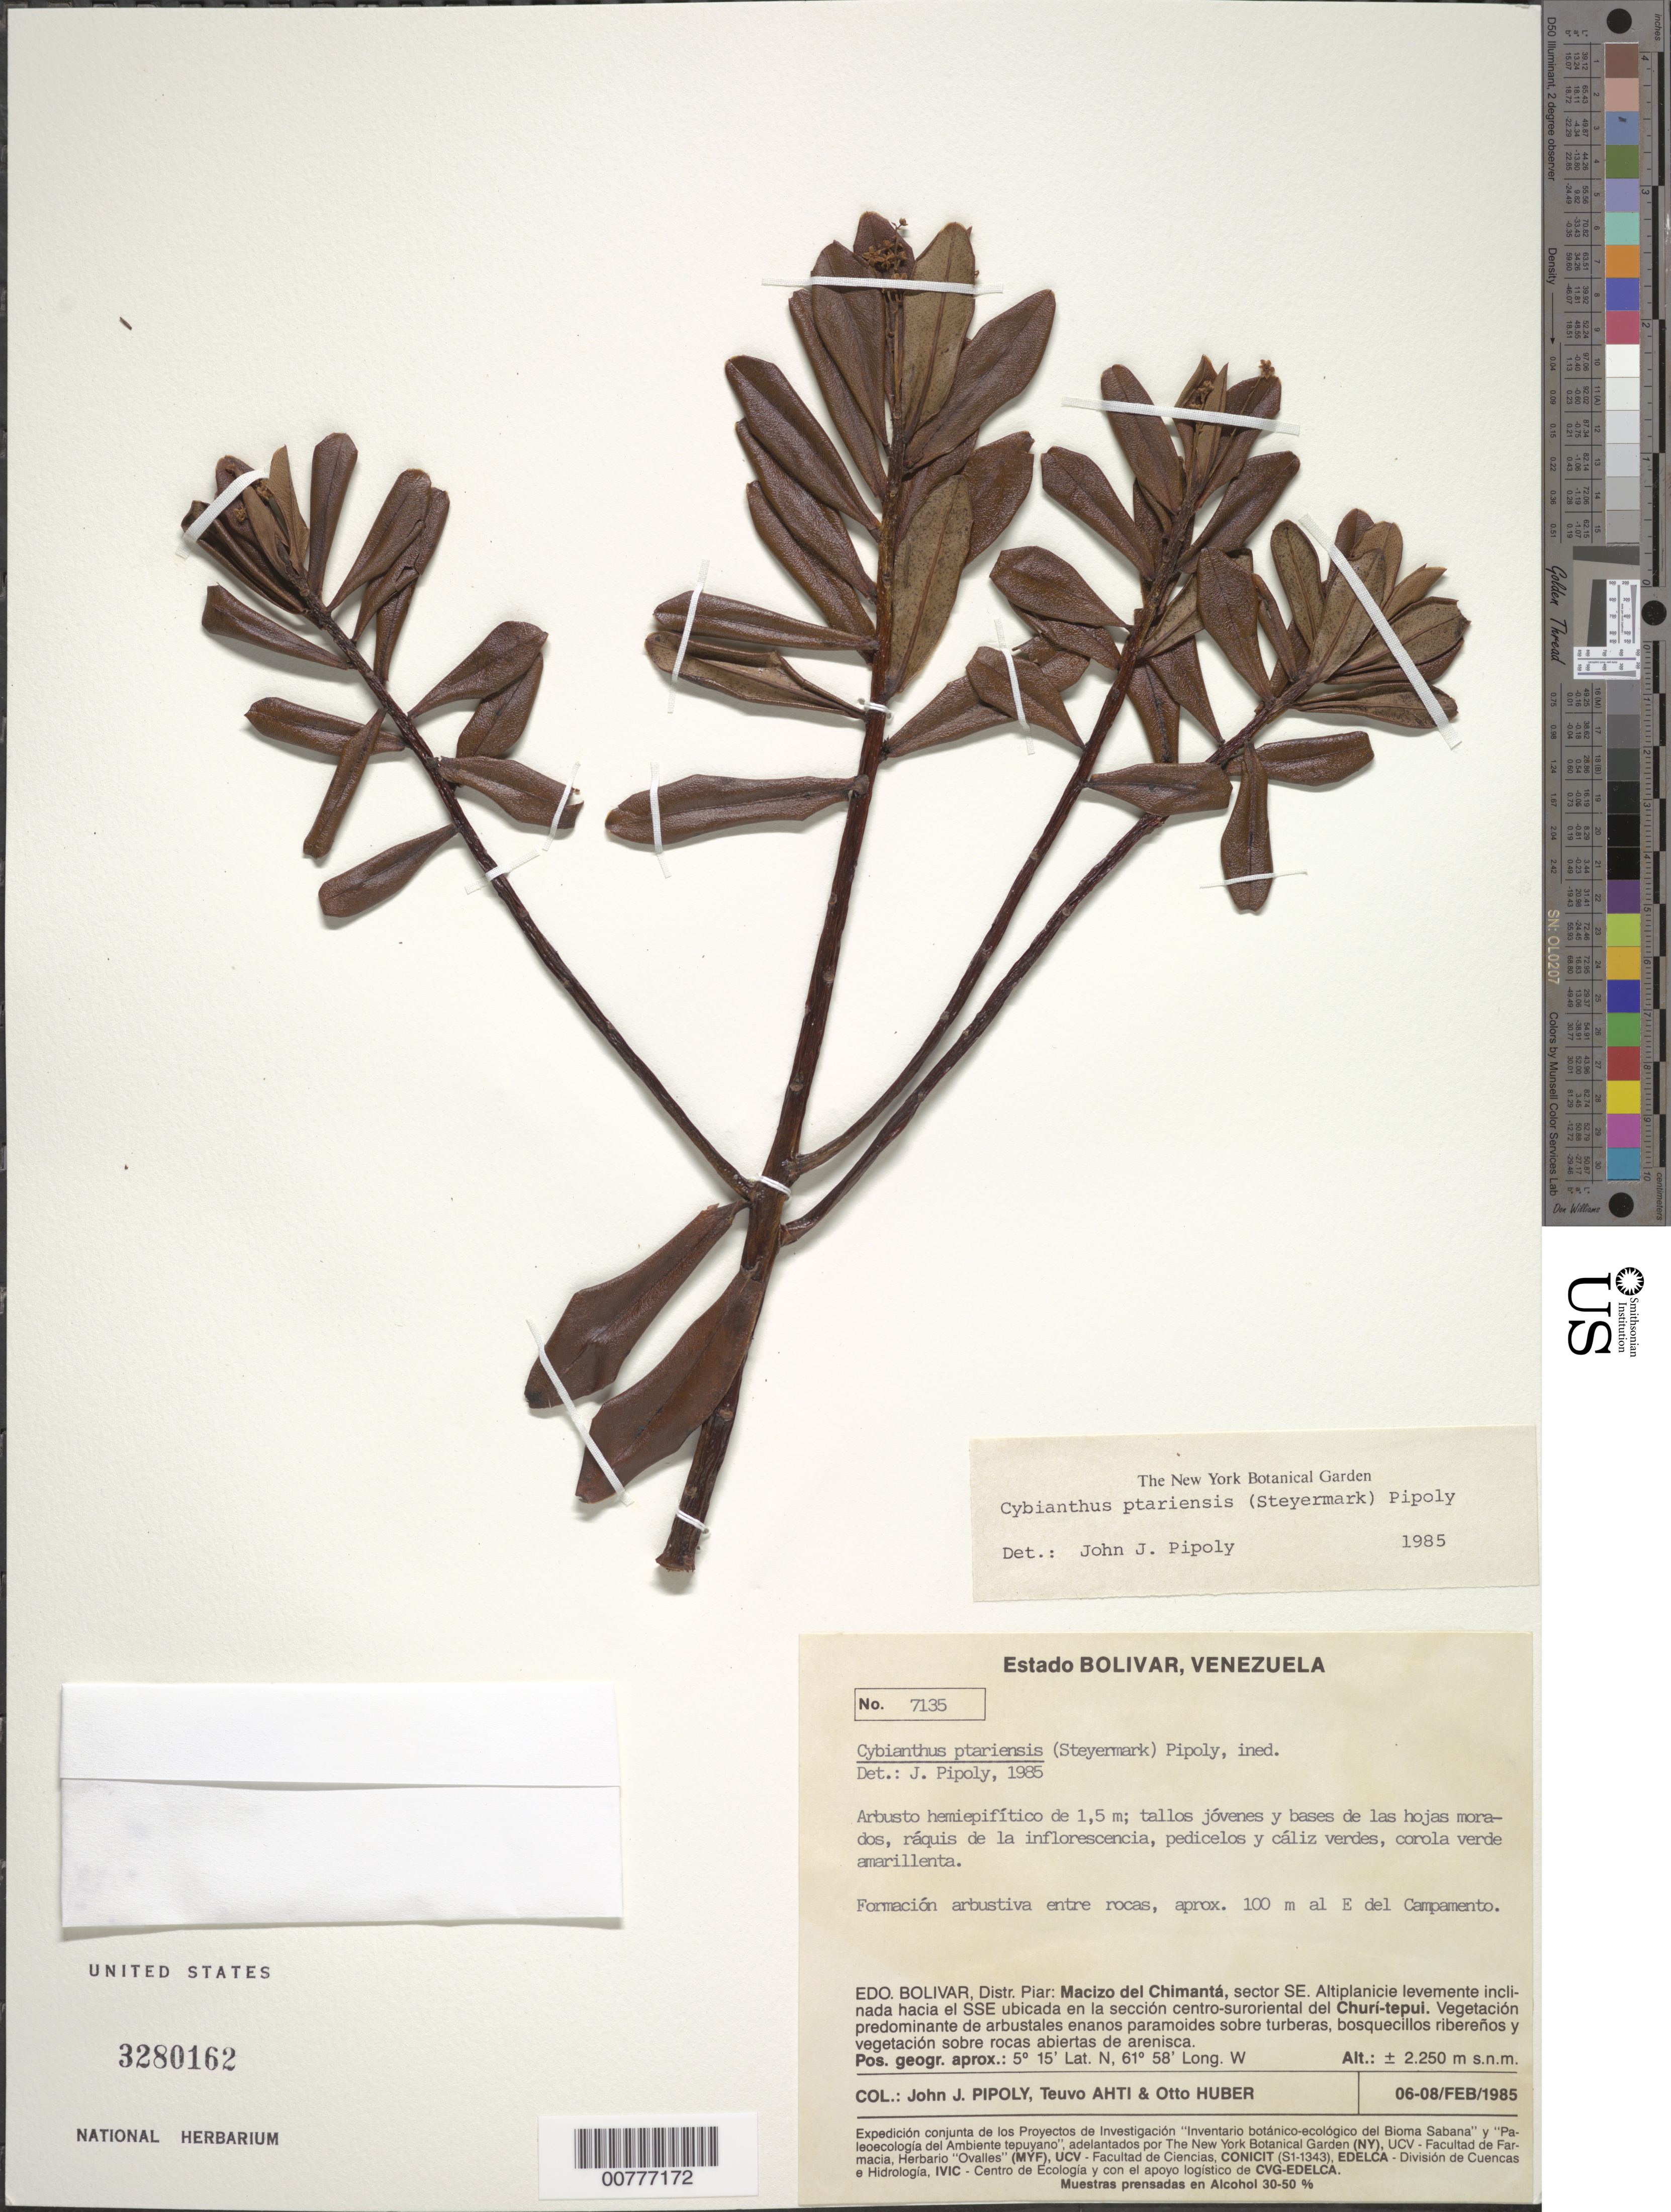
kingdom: Plantae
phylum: Tracheophyta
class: Magnoliopsida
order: Ericales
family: Primulaceae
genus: Cybianthus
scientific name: Cybianthus ptariensis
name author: (Steyerm.) Pipoly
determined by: Pipoly, J. J., III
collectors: J. J. Pipoly, T. T. Ahti & O. Huber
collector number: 7135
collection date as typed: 6-Feb-85 to 8-Feb-85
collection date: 1985-02-06/1985-02-08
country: Venezuela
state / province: Bolívar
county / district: Piar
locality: Macizo del Chimantá, sector SE; seccion centro-suroriental del Churi-tepuí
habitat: Arbustales enanos paramoides sobre turberas, bosquecillos riberenos y veg sobre rocas abiertas de arenisca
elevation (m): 2250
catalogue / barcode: US 3280162